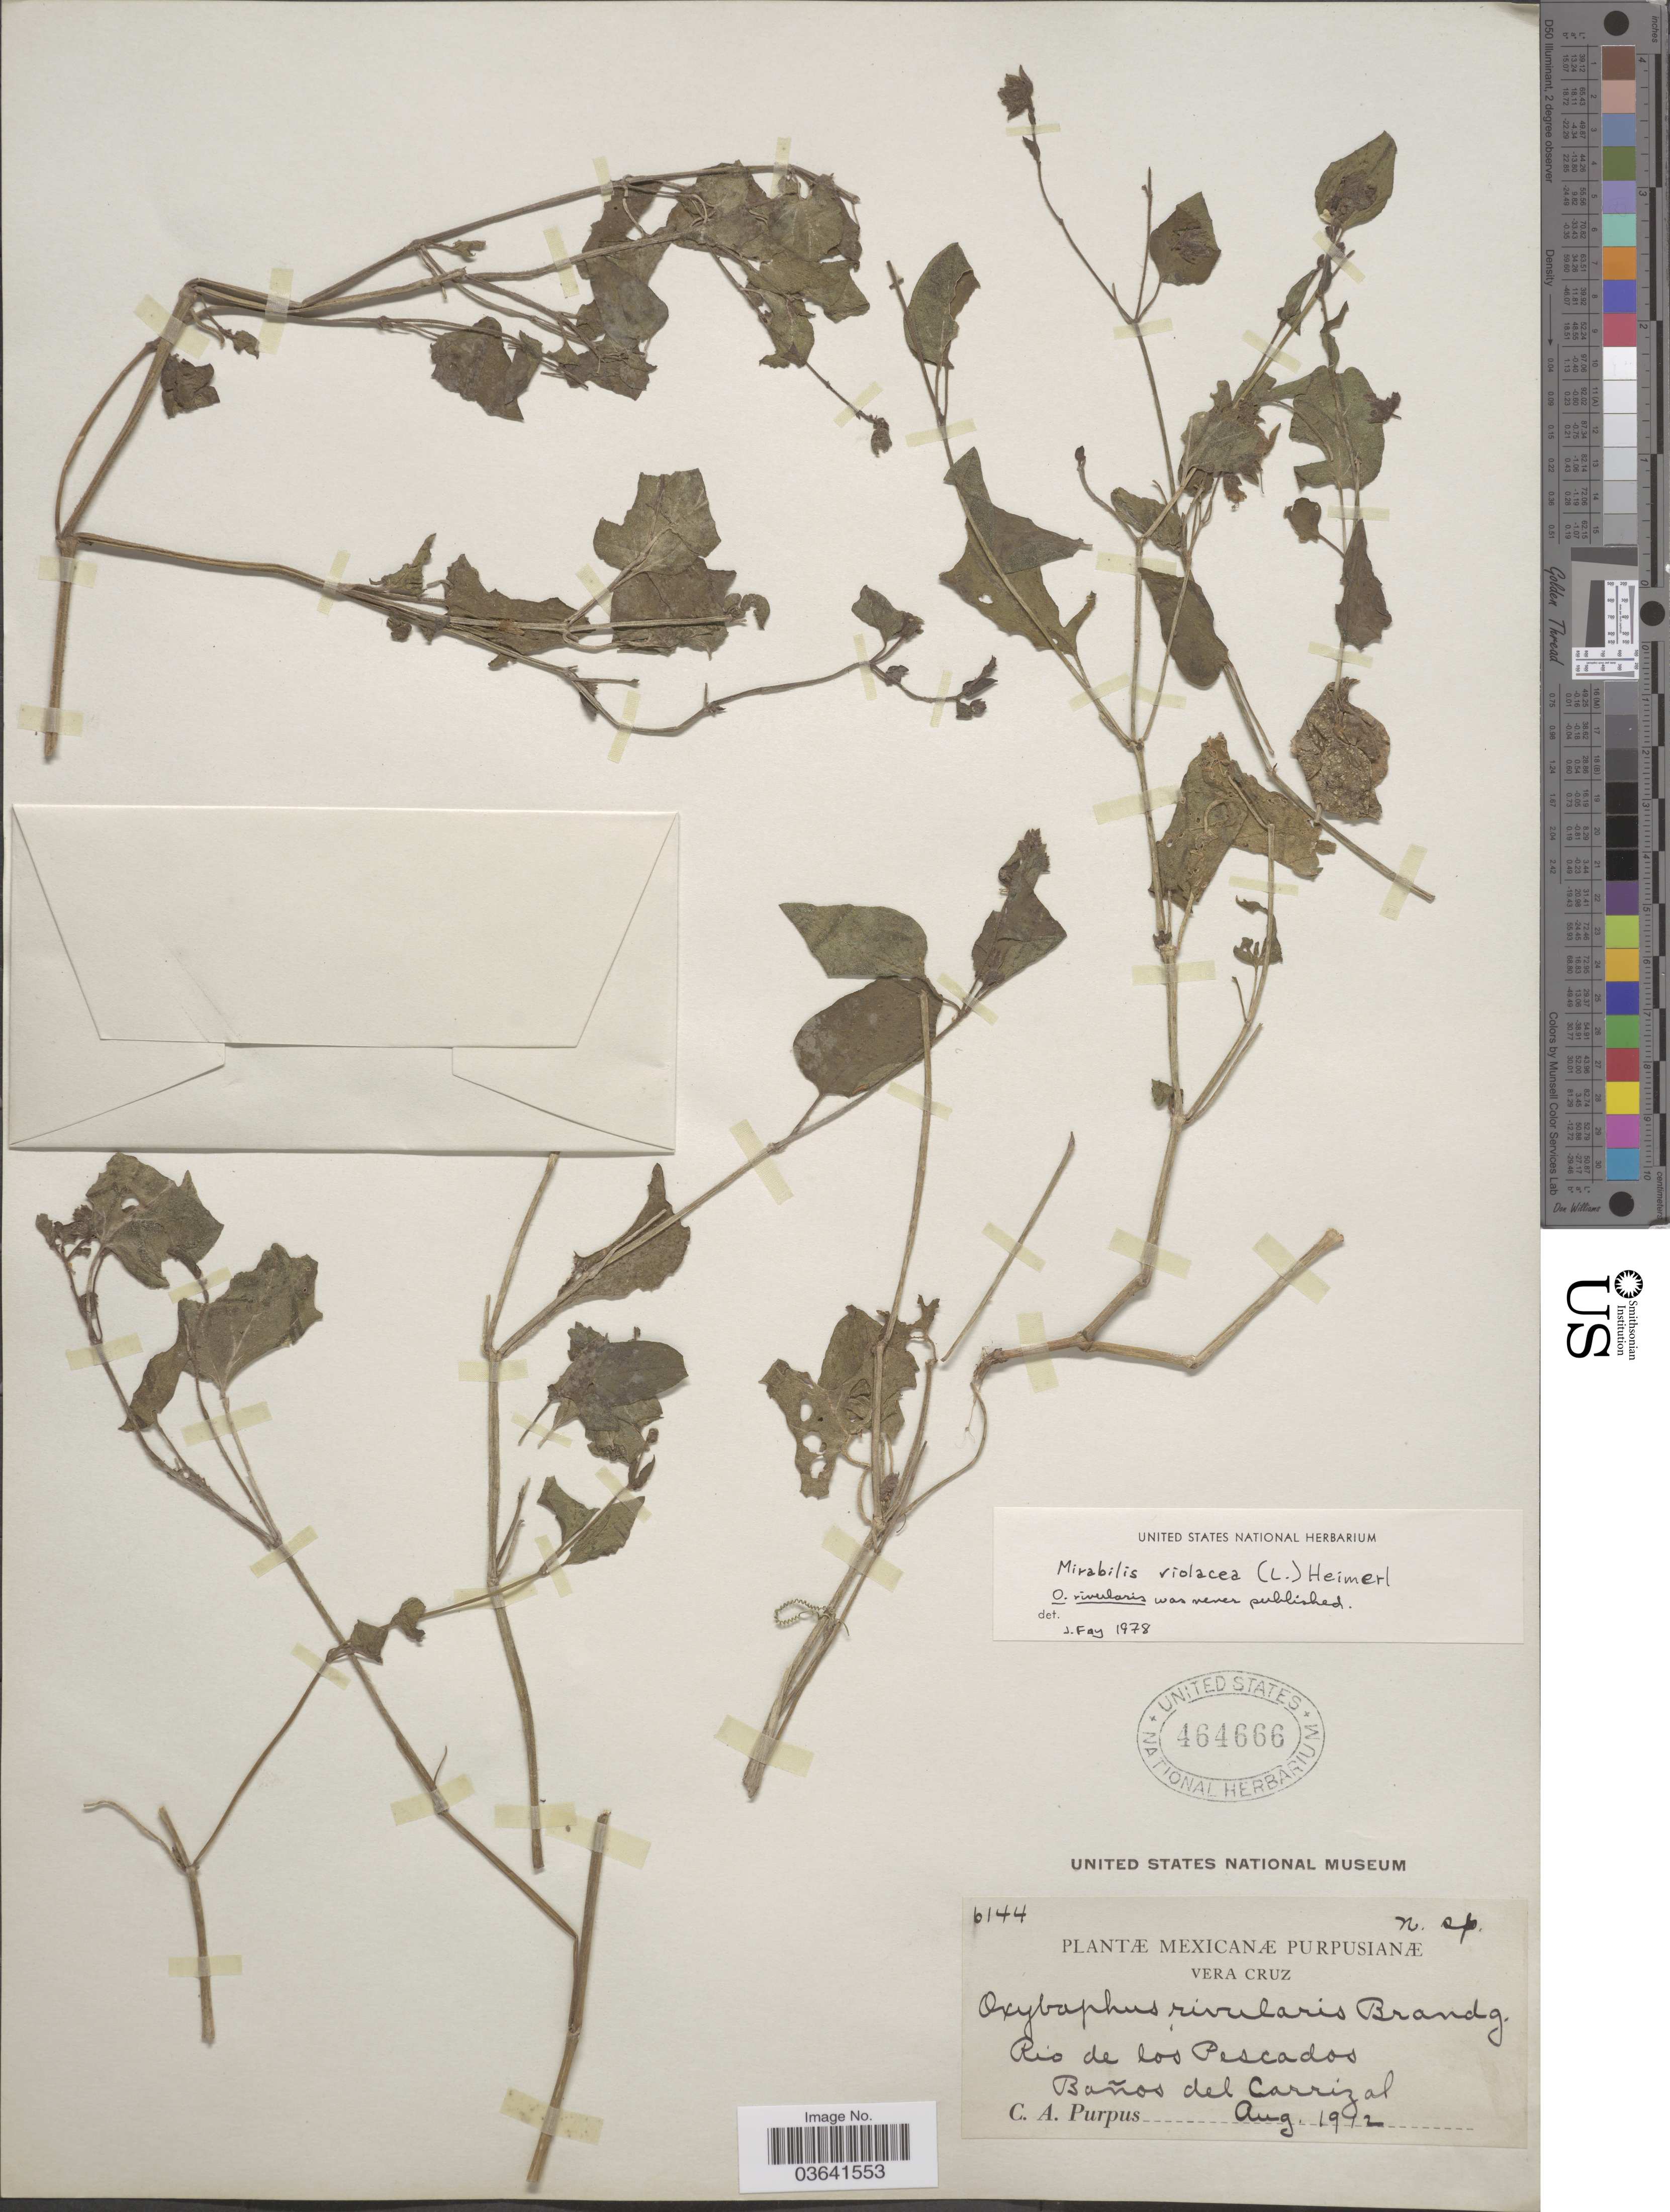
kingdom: Plantae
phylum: Tracheophyta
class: Magnoliopsida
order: Caryophyllales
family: Nyctaginaceae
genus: Mirabilis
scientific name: Mirabilis violacea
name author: (L.) Heimerl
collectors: C. A. Purpus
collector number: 6144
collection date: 1912-08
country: Mexico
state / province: Veracruz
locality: Rio de los Pescados. Baños del Carrizal.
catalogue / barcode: US 464666